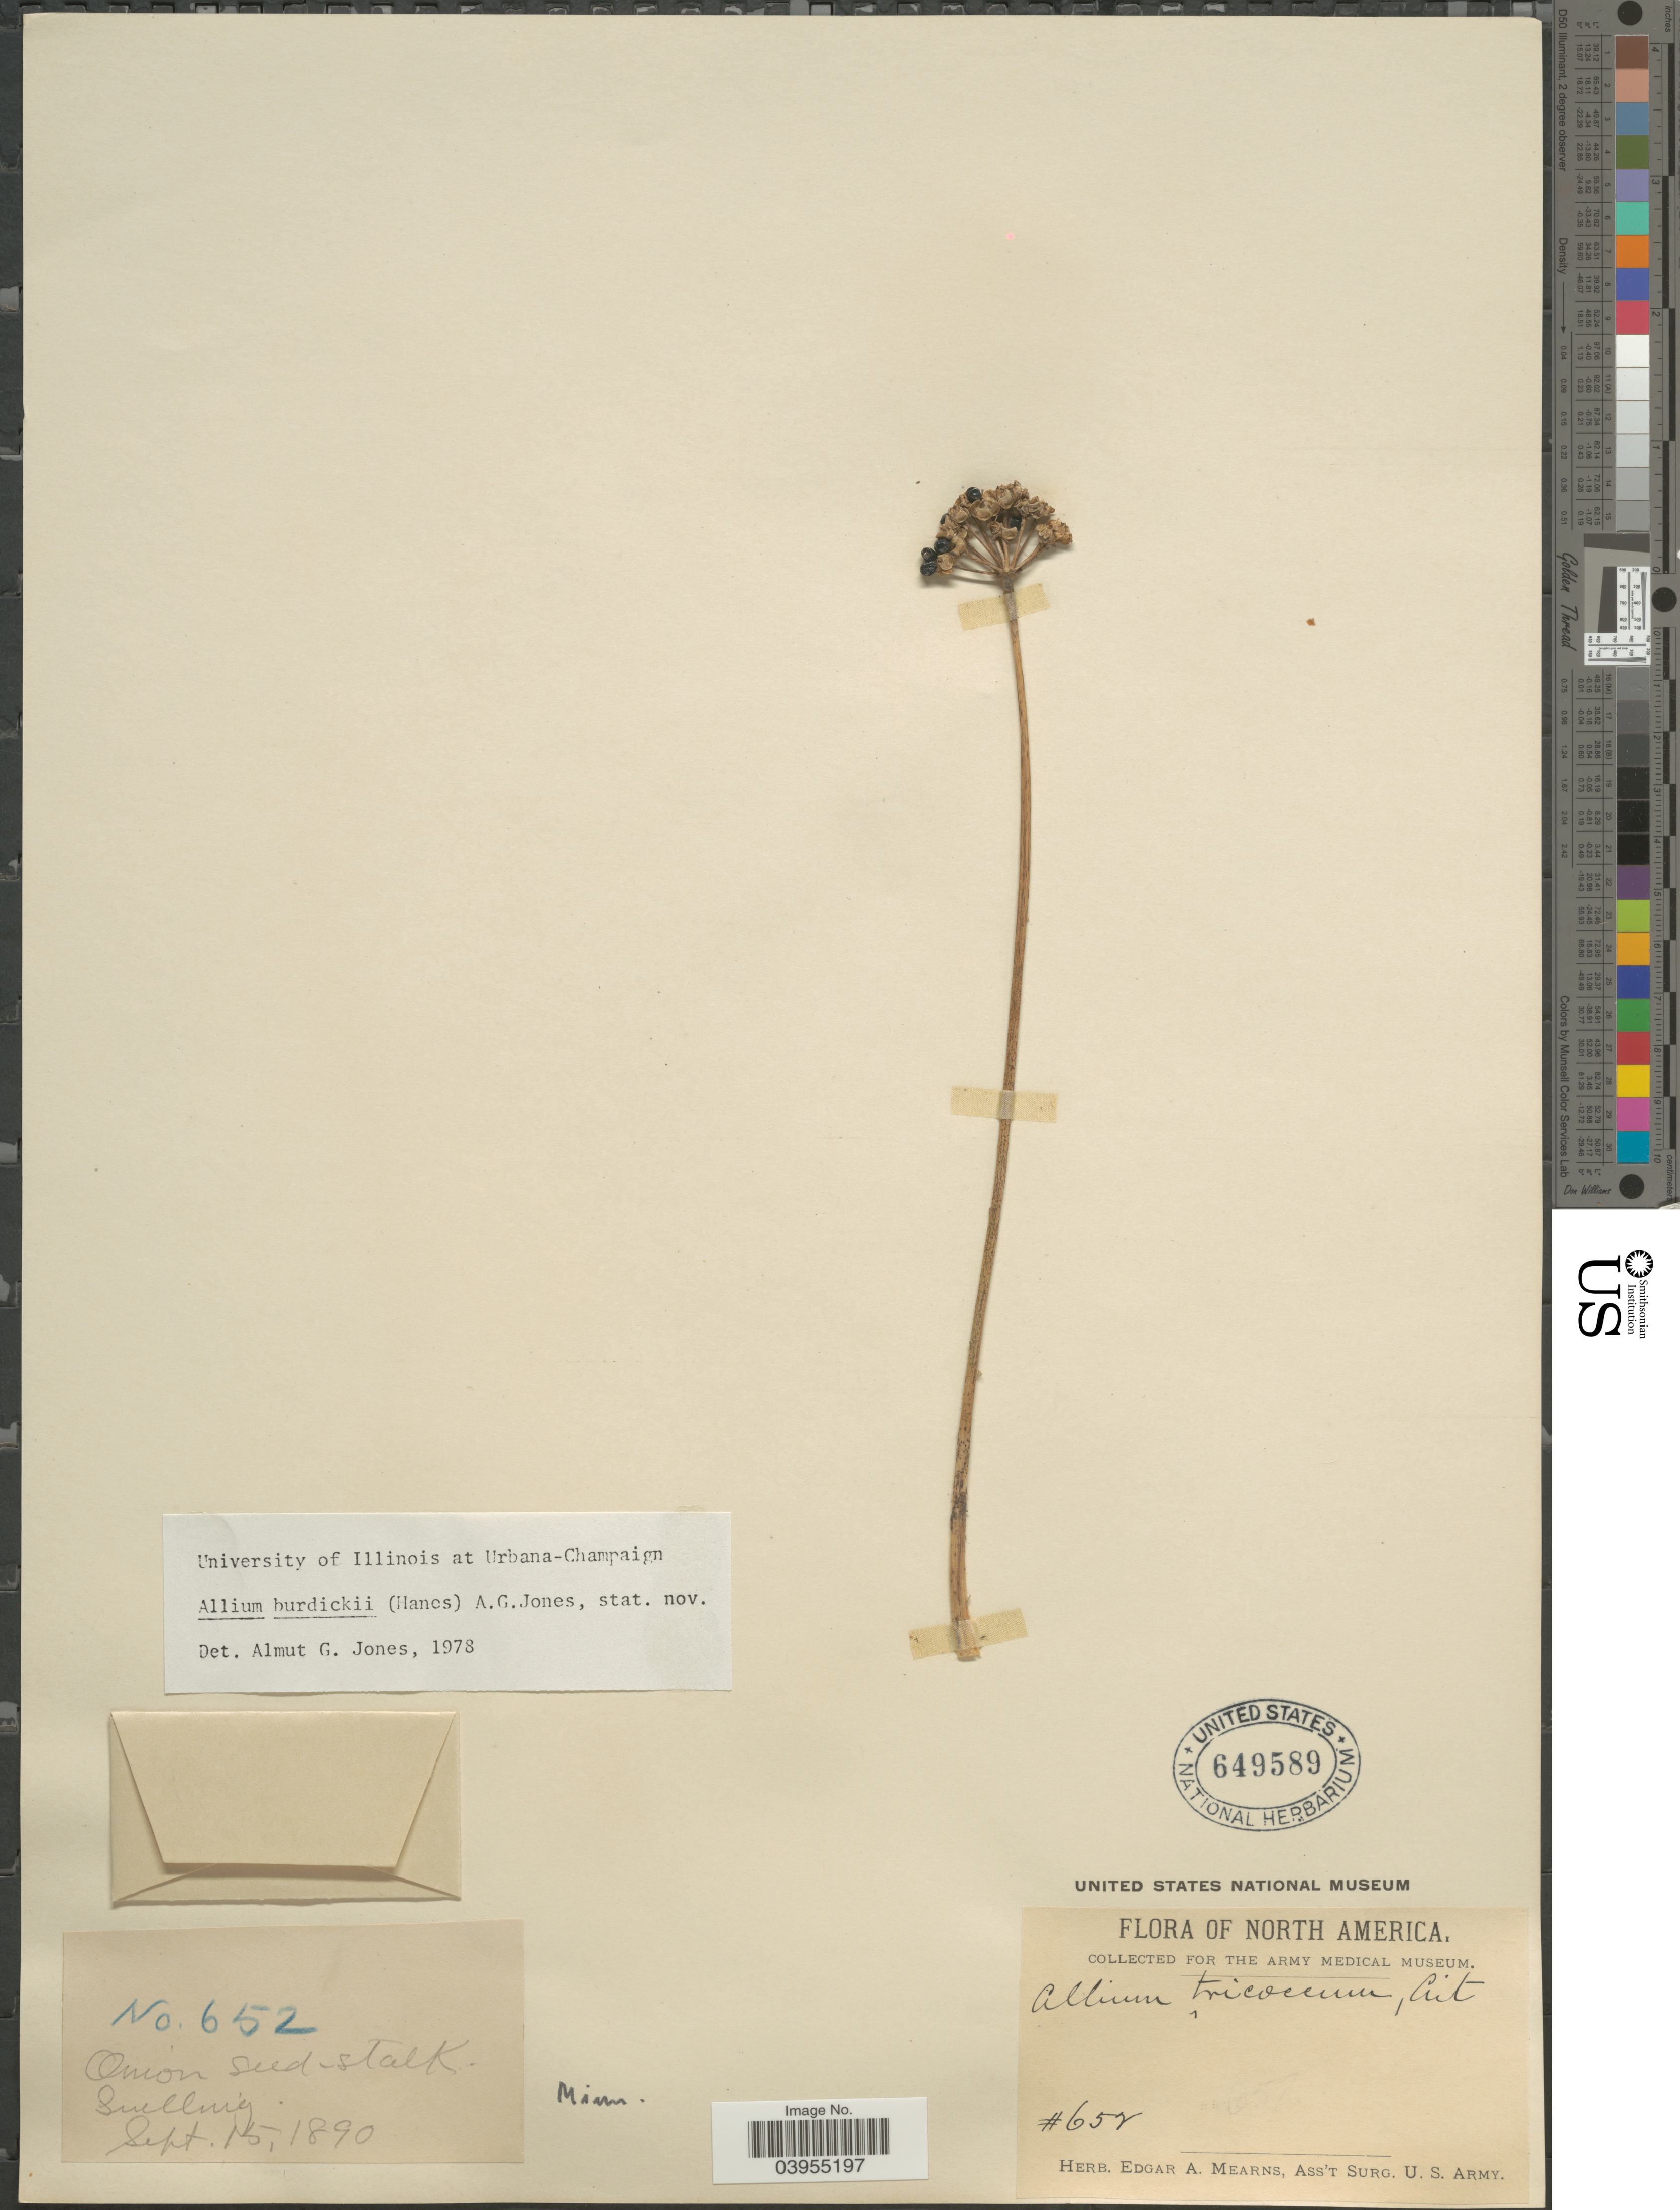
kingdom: Plantae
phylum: Tracheophyta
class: Liliopsida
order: Asparagales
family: Amaryllidaceae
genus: Allium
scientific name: Allium burdickii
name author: (Hanes) A.G. Jones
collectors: ex herb. Edgar A. Mearns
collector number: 652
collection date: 1890-09-15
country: United States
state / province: Minnesota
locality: Snelling.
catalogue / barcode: US 649589